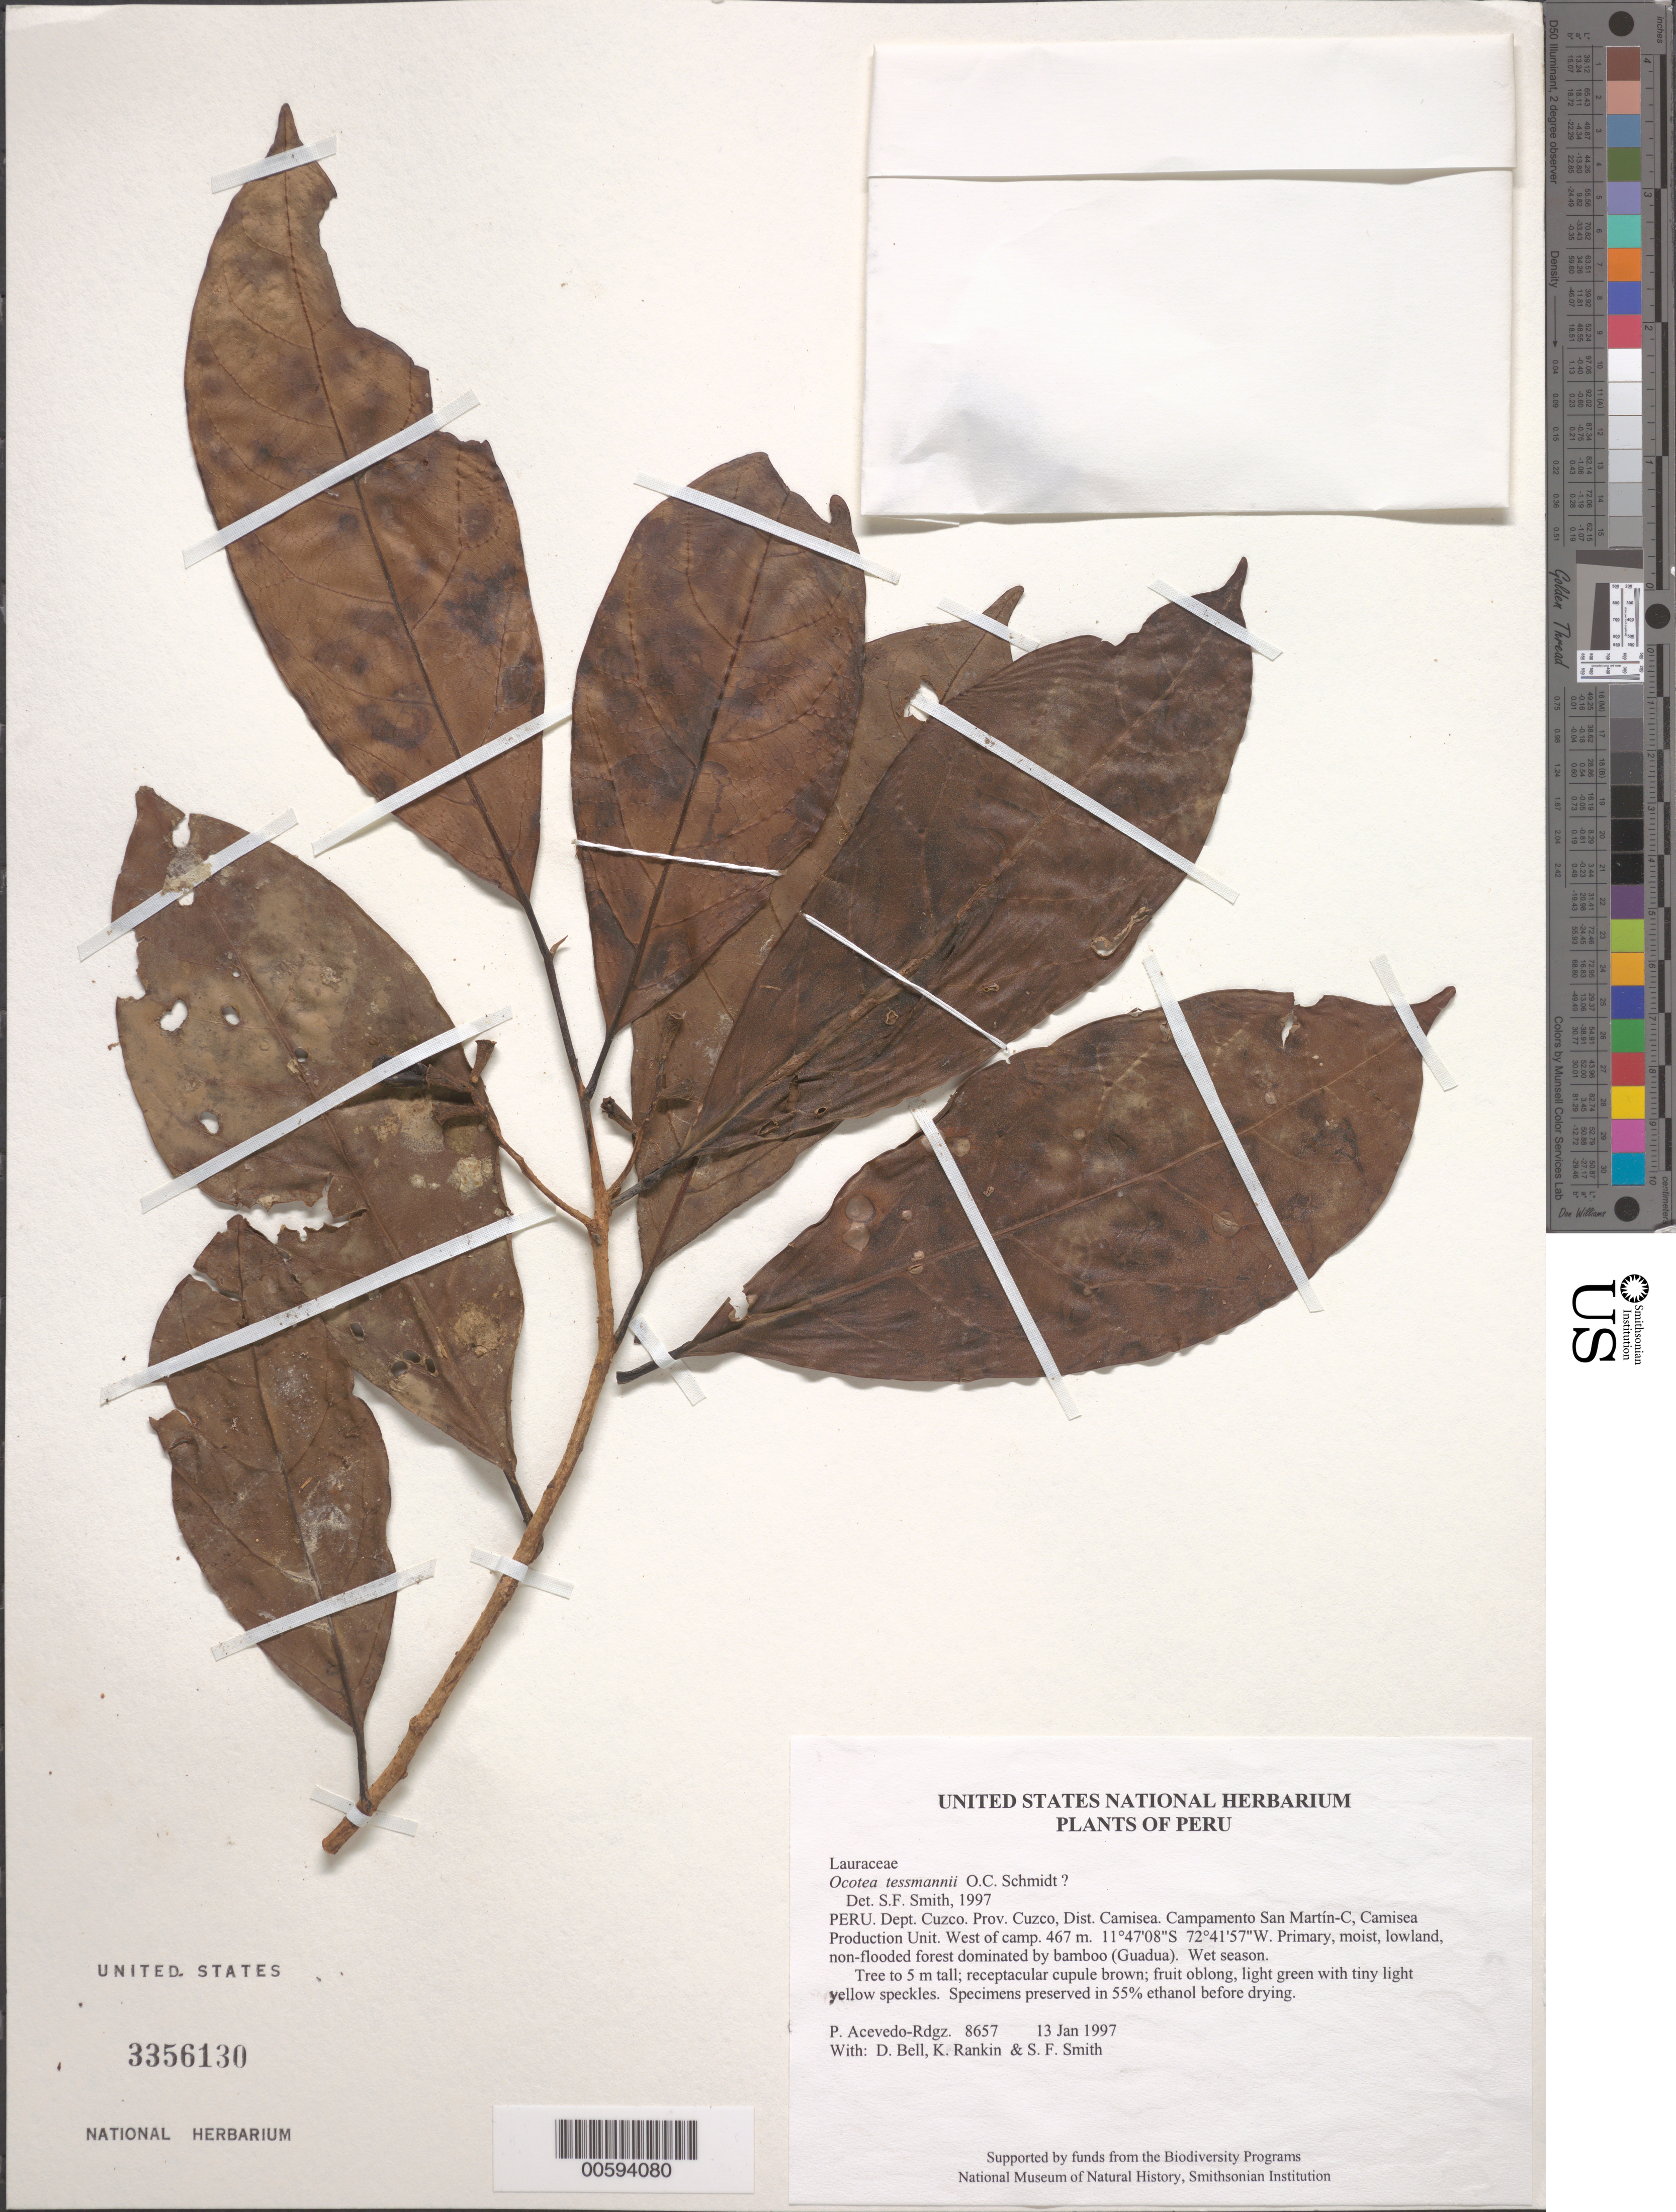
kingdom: Plantae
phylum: Tracheophyta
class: Magnoliopsida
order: Laurales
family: Lauraceae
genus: Ocotea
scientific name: Ocotea sp.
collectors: P. Acevedo-Rodr., D. A. Bell, K. B. Rankin & S.F. Smith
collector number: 8657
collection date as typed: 13 Jan 1997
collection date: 1997-01-13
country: Peru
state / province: Cusco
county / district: Cusco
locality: Districto Camisea, Campamento San Martín-C, Camisea Production Unit. West of camp.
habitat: Primary, moist, lowland, non-flooded forest dominated by bamboo (Guadua). Wet season.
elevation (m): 467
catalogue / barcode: US 3356130